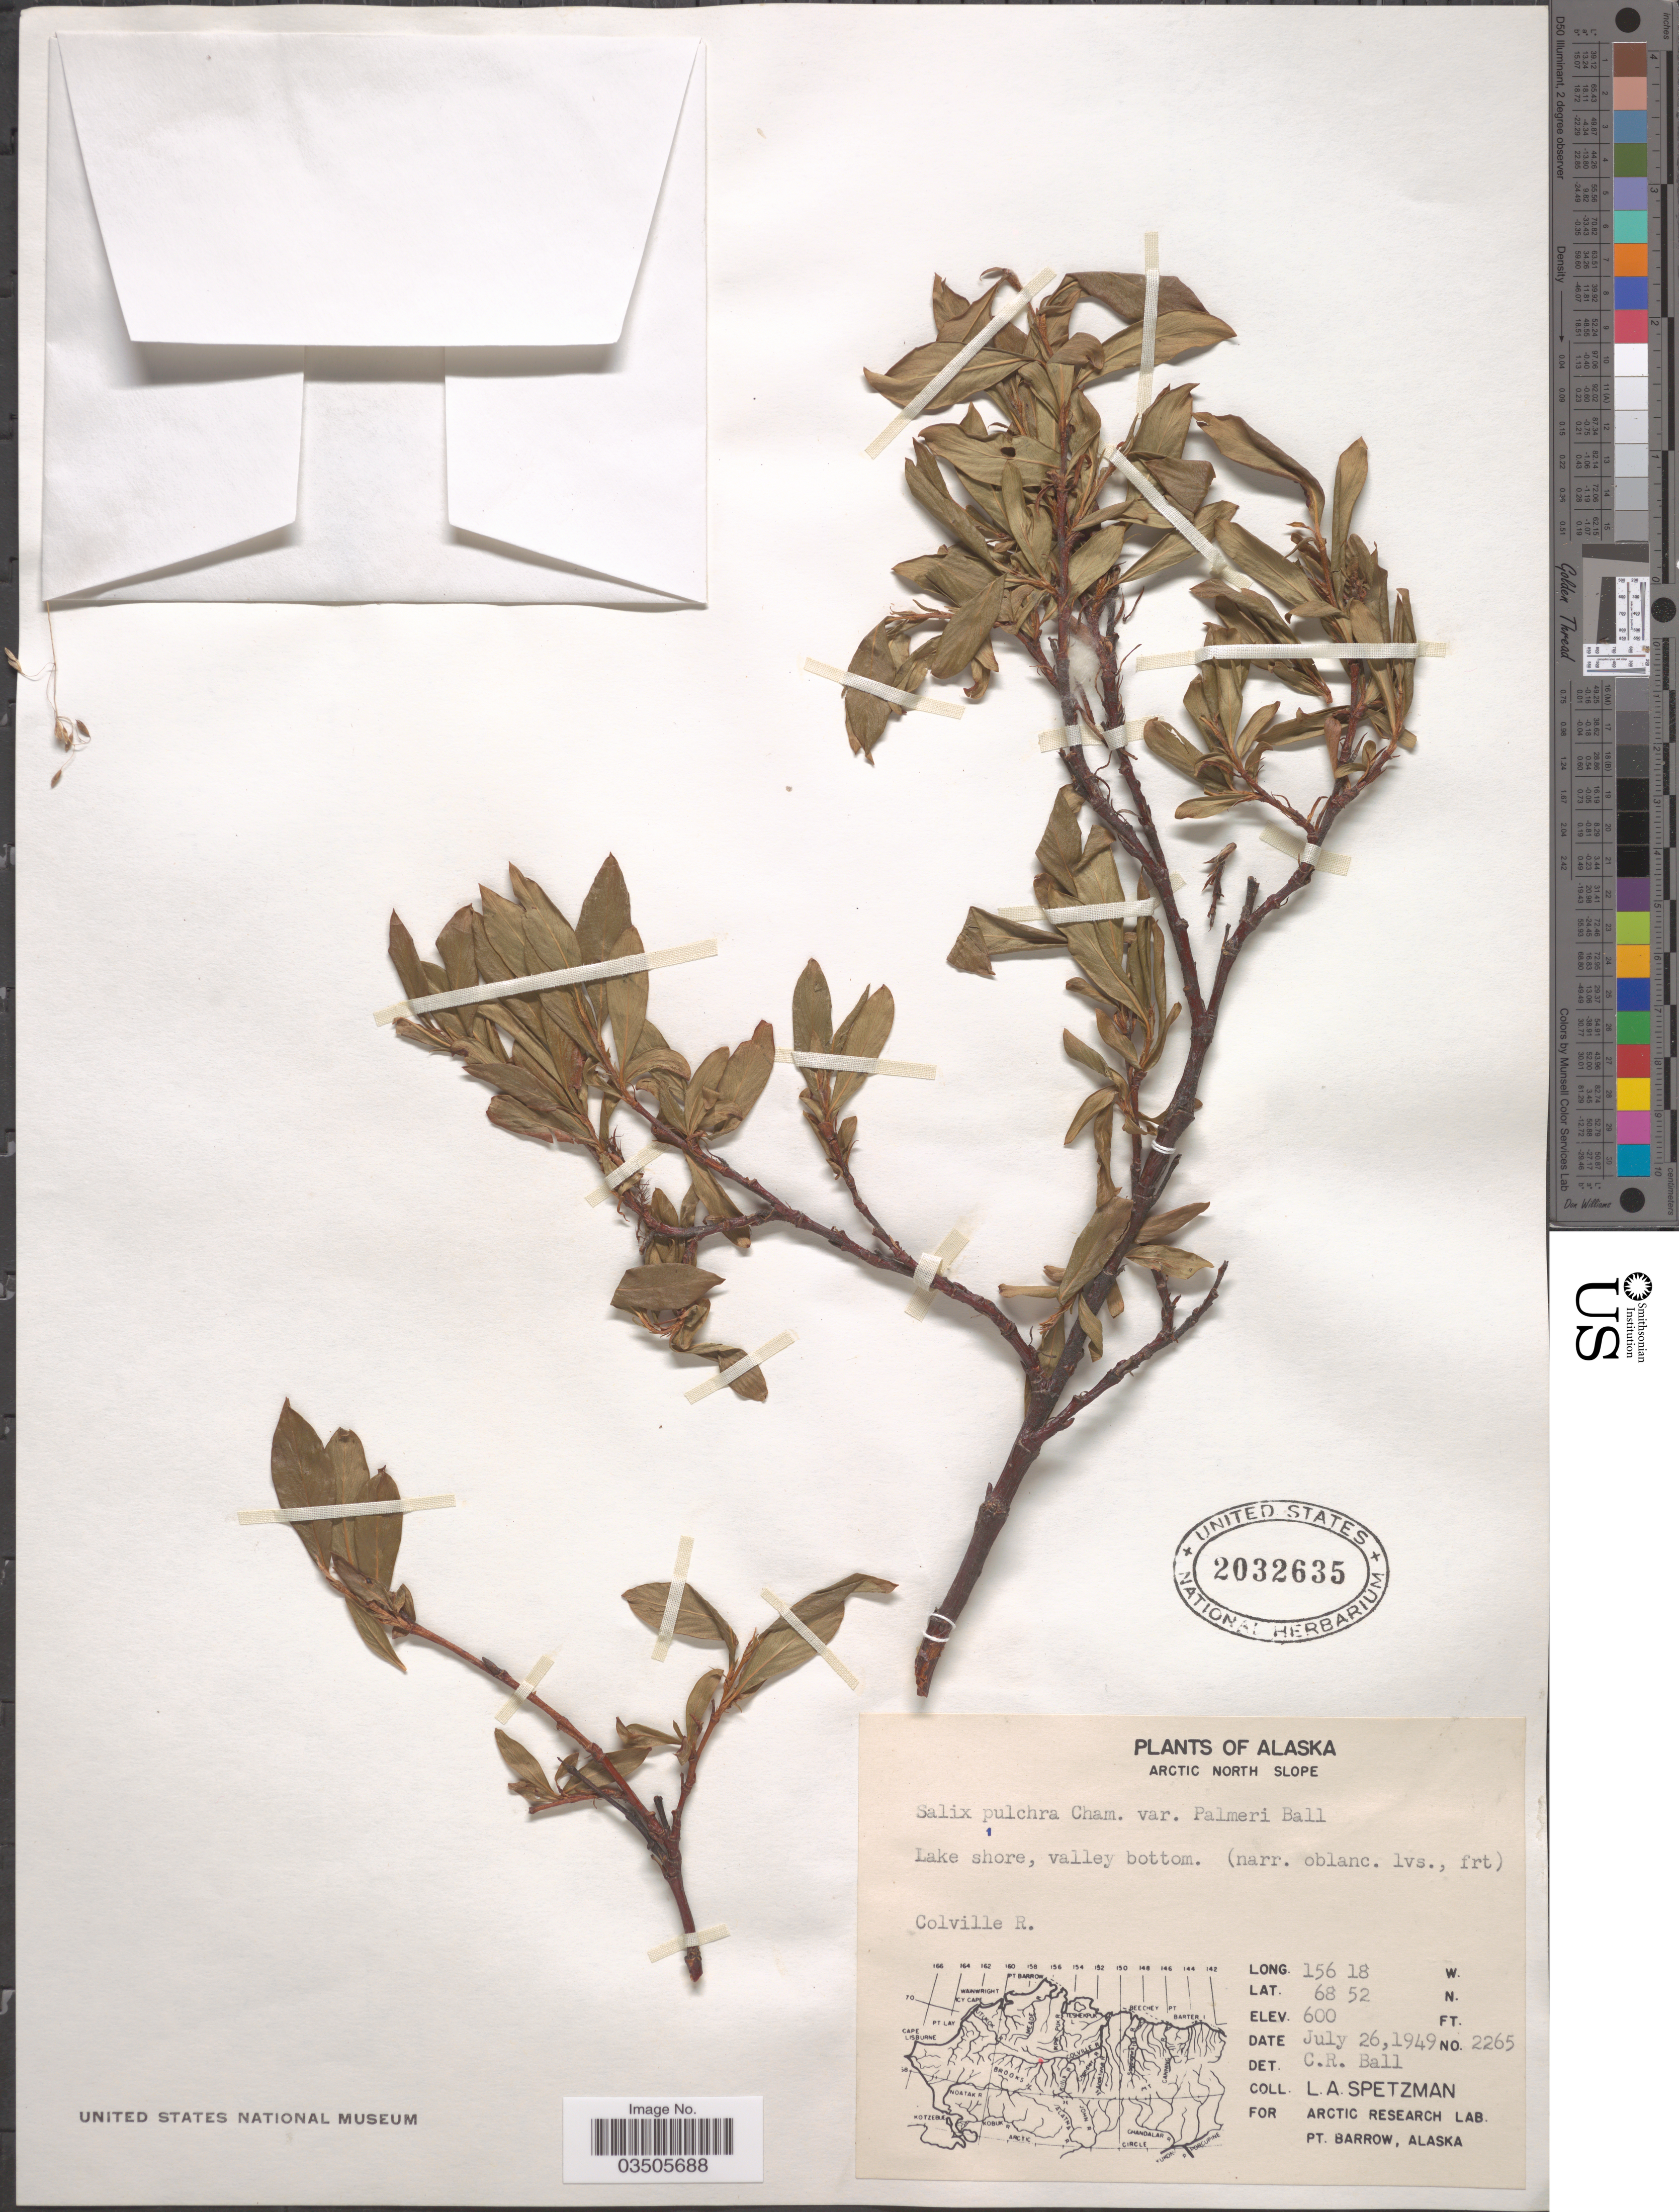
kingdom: Plantae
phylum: Tracheophyta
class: Magnoliopsida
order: Malpighiales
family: Salicaceae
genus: Salix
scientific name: Salix pulchra var. palmeri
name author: C.R. Ball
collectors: L. Spetzman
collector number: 2265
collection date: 1949-07-26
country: United States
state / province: Alaska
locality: Arctic North Slope. Lake shore, valley bottom. Colville R.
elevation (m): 183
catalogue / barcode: US 2032635